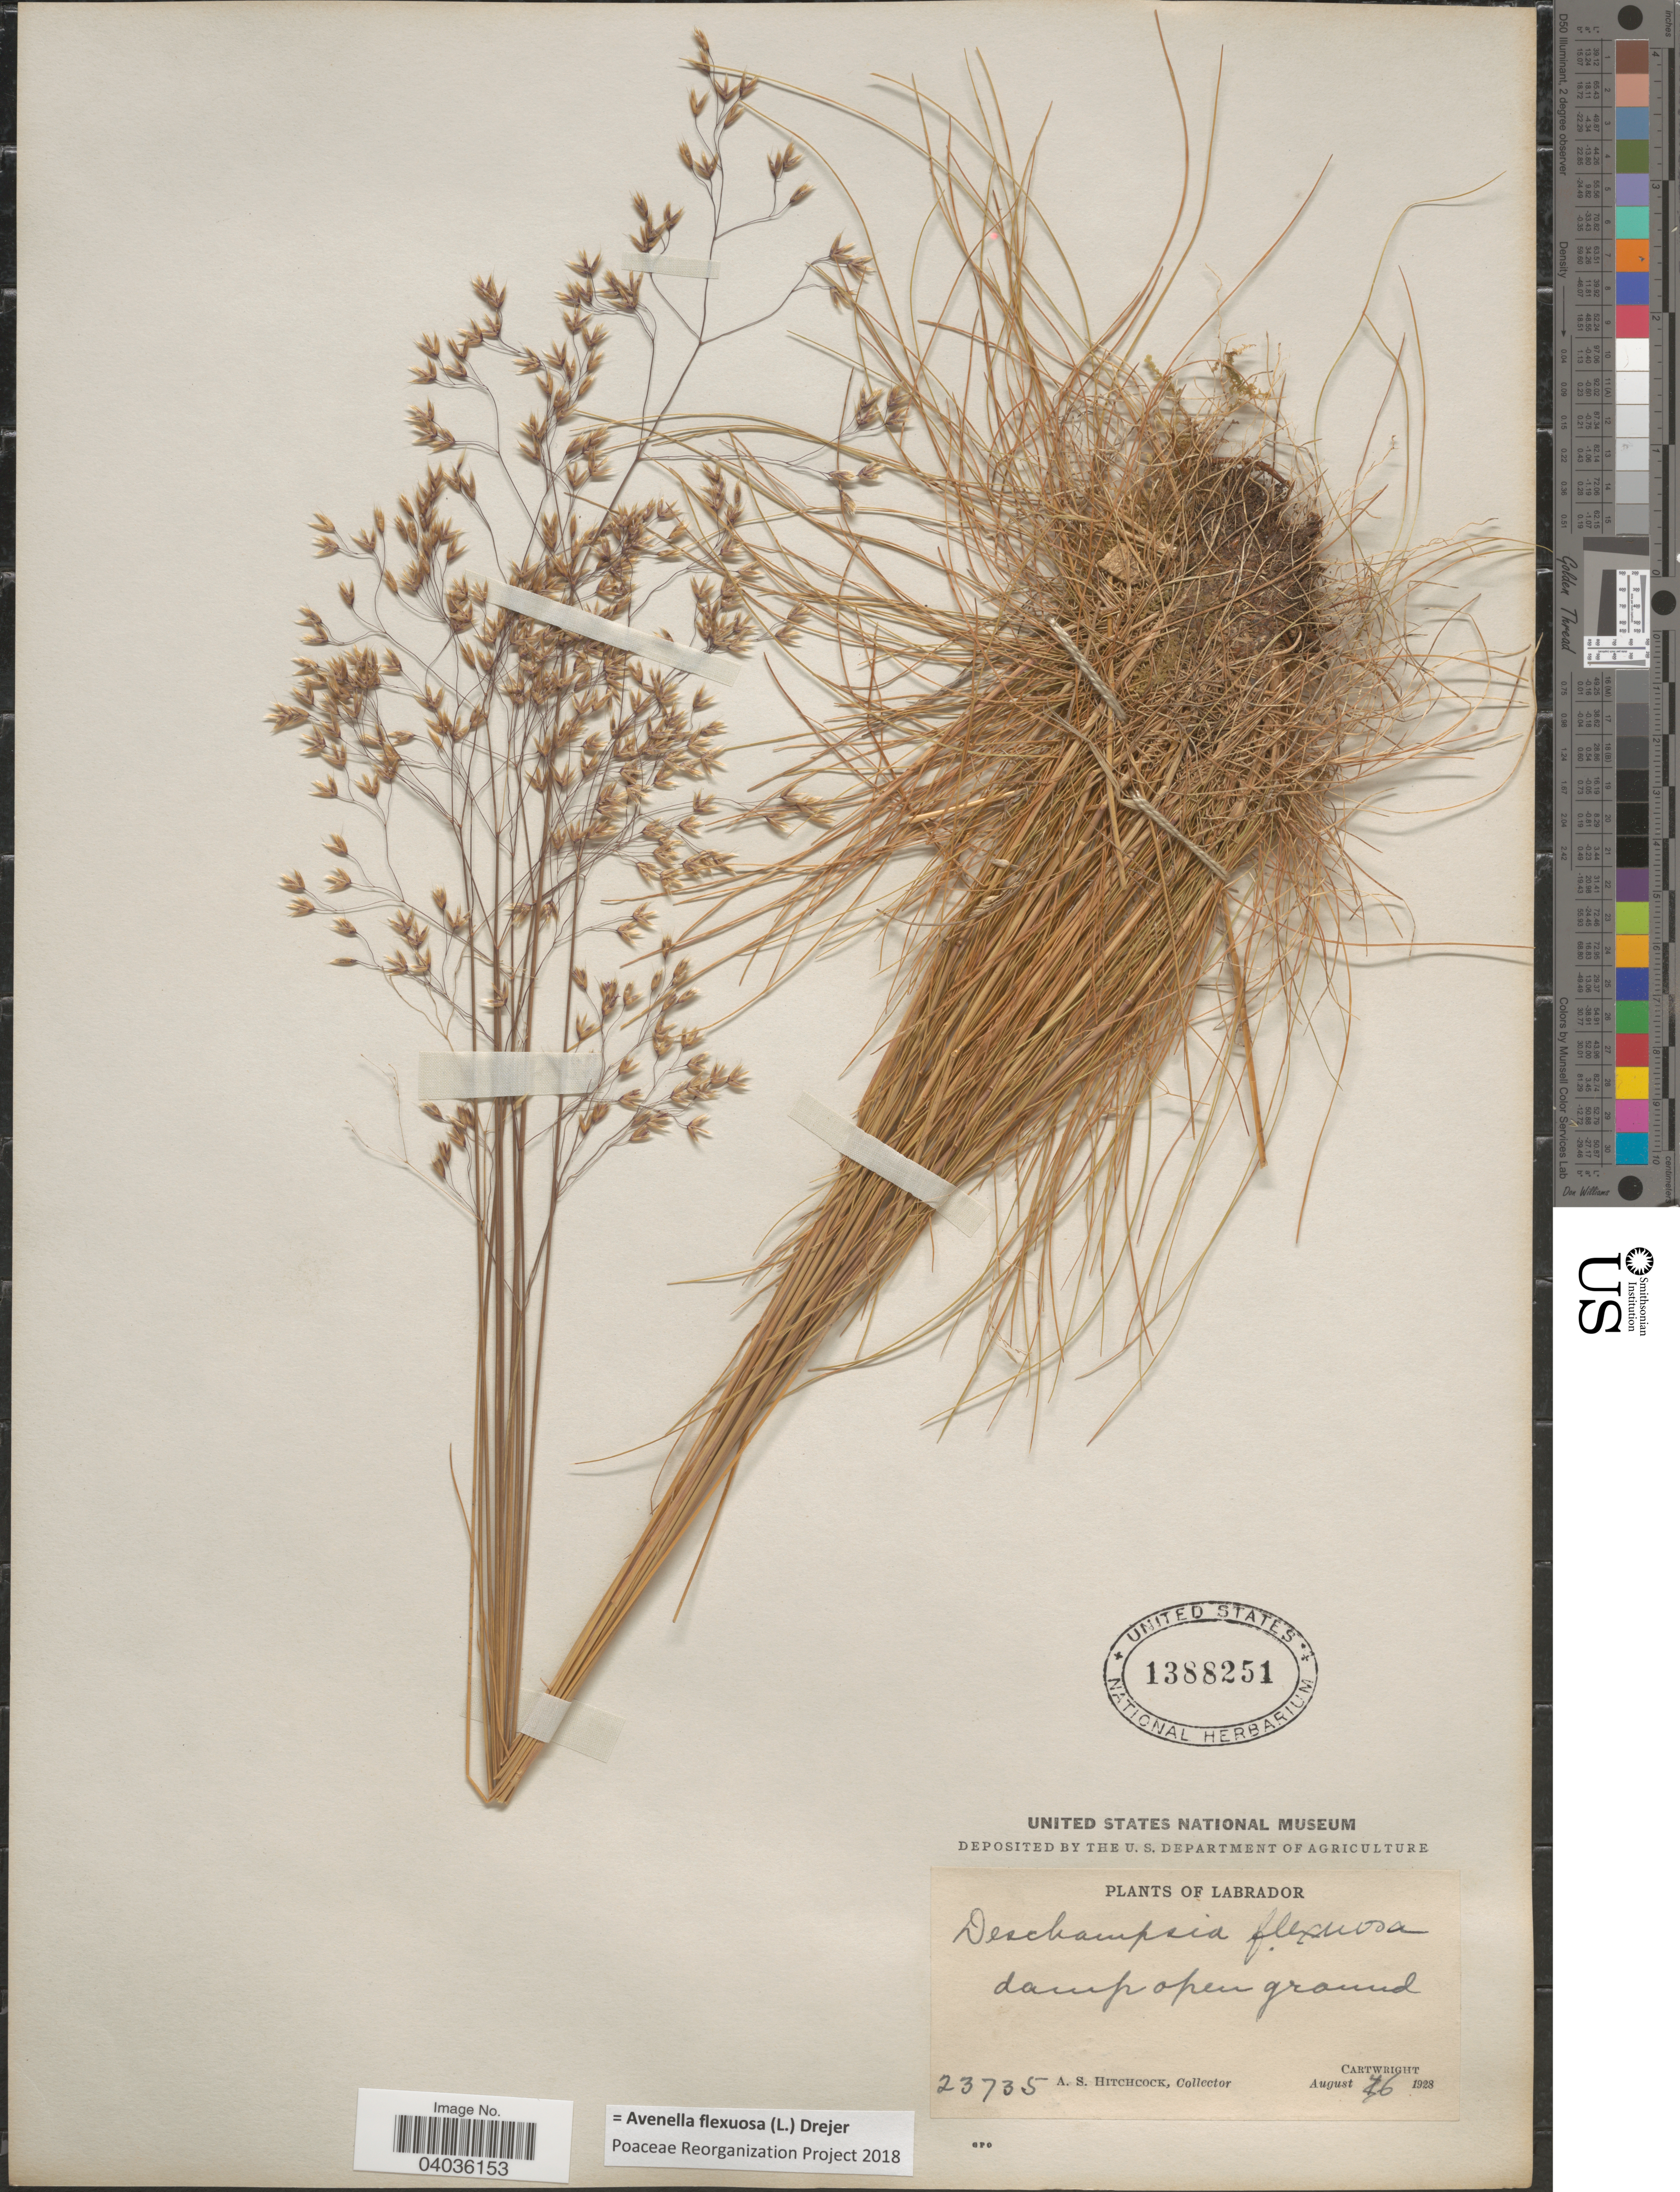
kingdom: Plantae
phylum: Tracheophyta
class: Liliopsida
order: Poales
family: Poaceae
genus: Avenella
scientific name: Avenella flexuosa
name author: (L.) Drejer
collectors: A. S. Hitchcock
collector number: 23735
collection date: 1928-08-06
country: Canada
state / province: Newfoundland and Labrador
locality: Labrador. Damp open ground. Cartwright.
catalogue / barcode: US 1388251